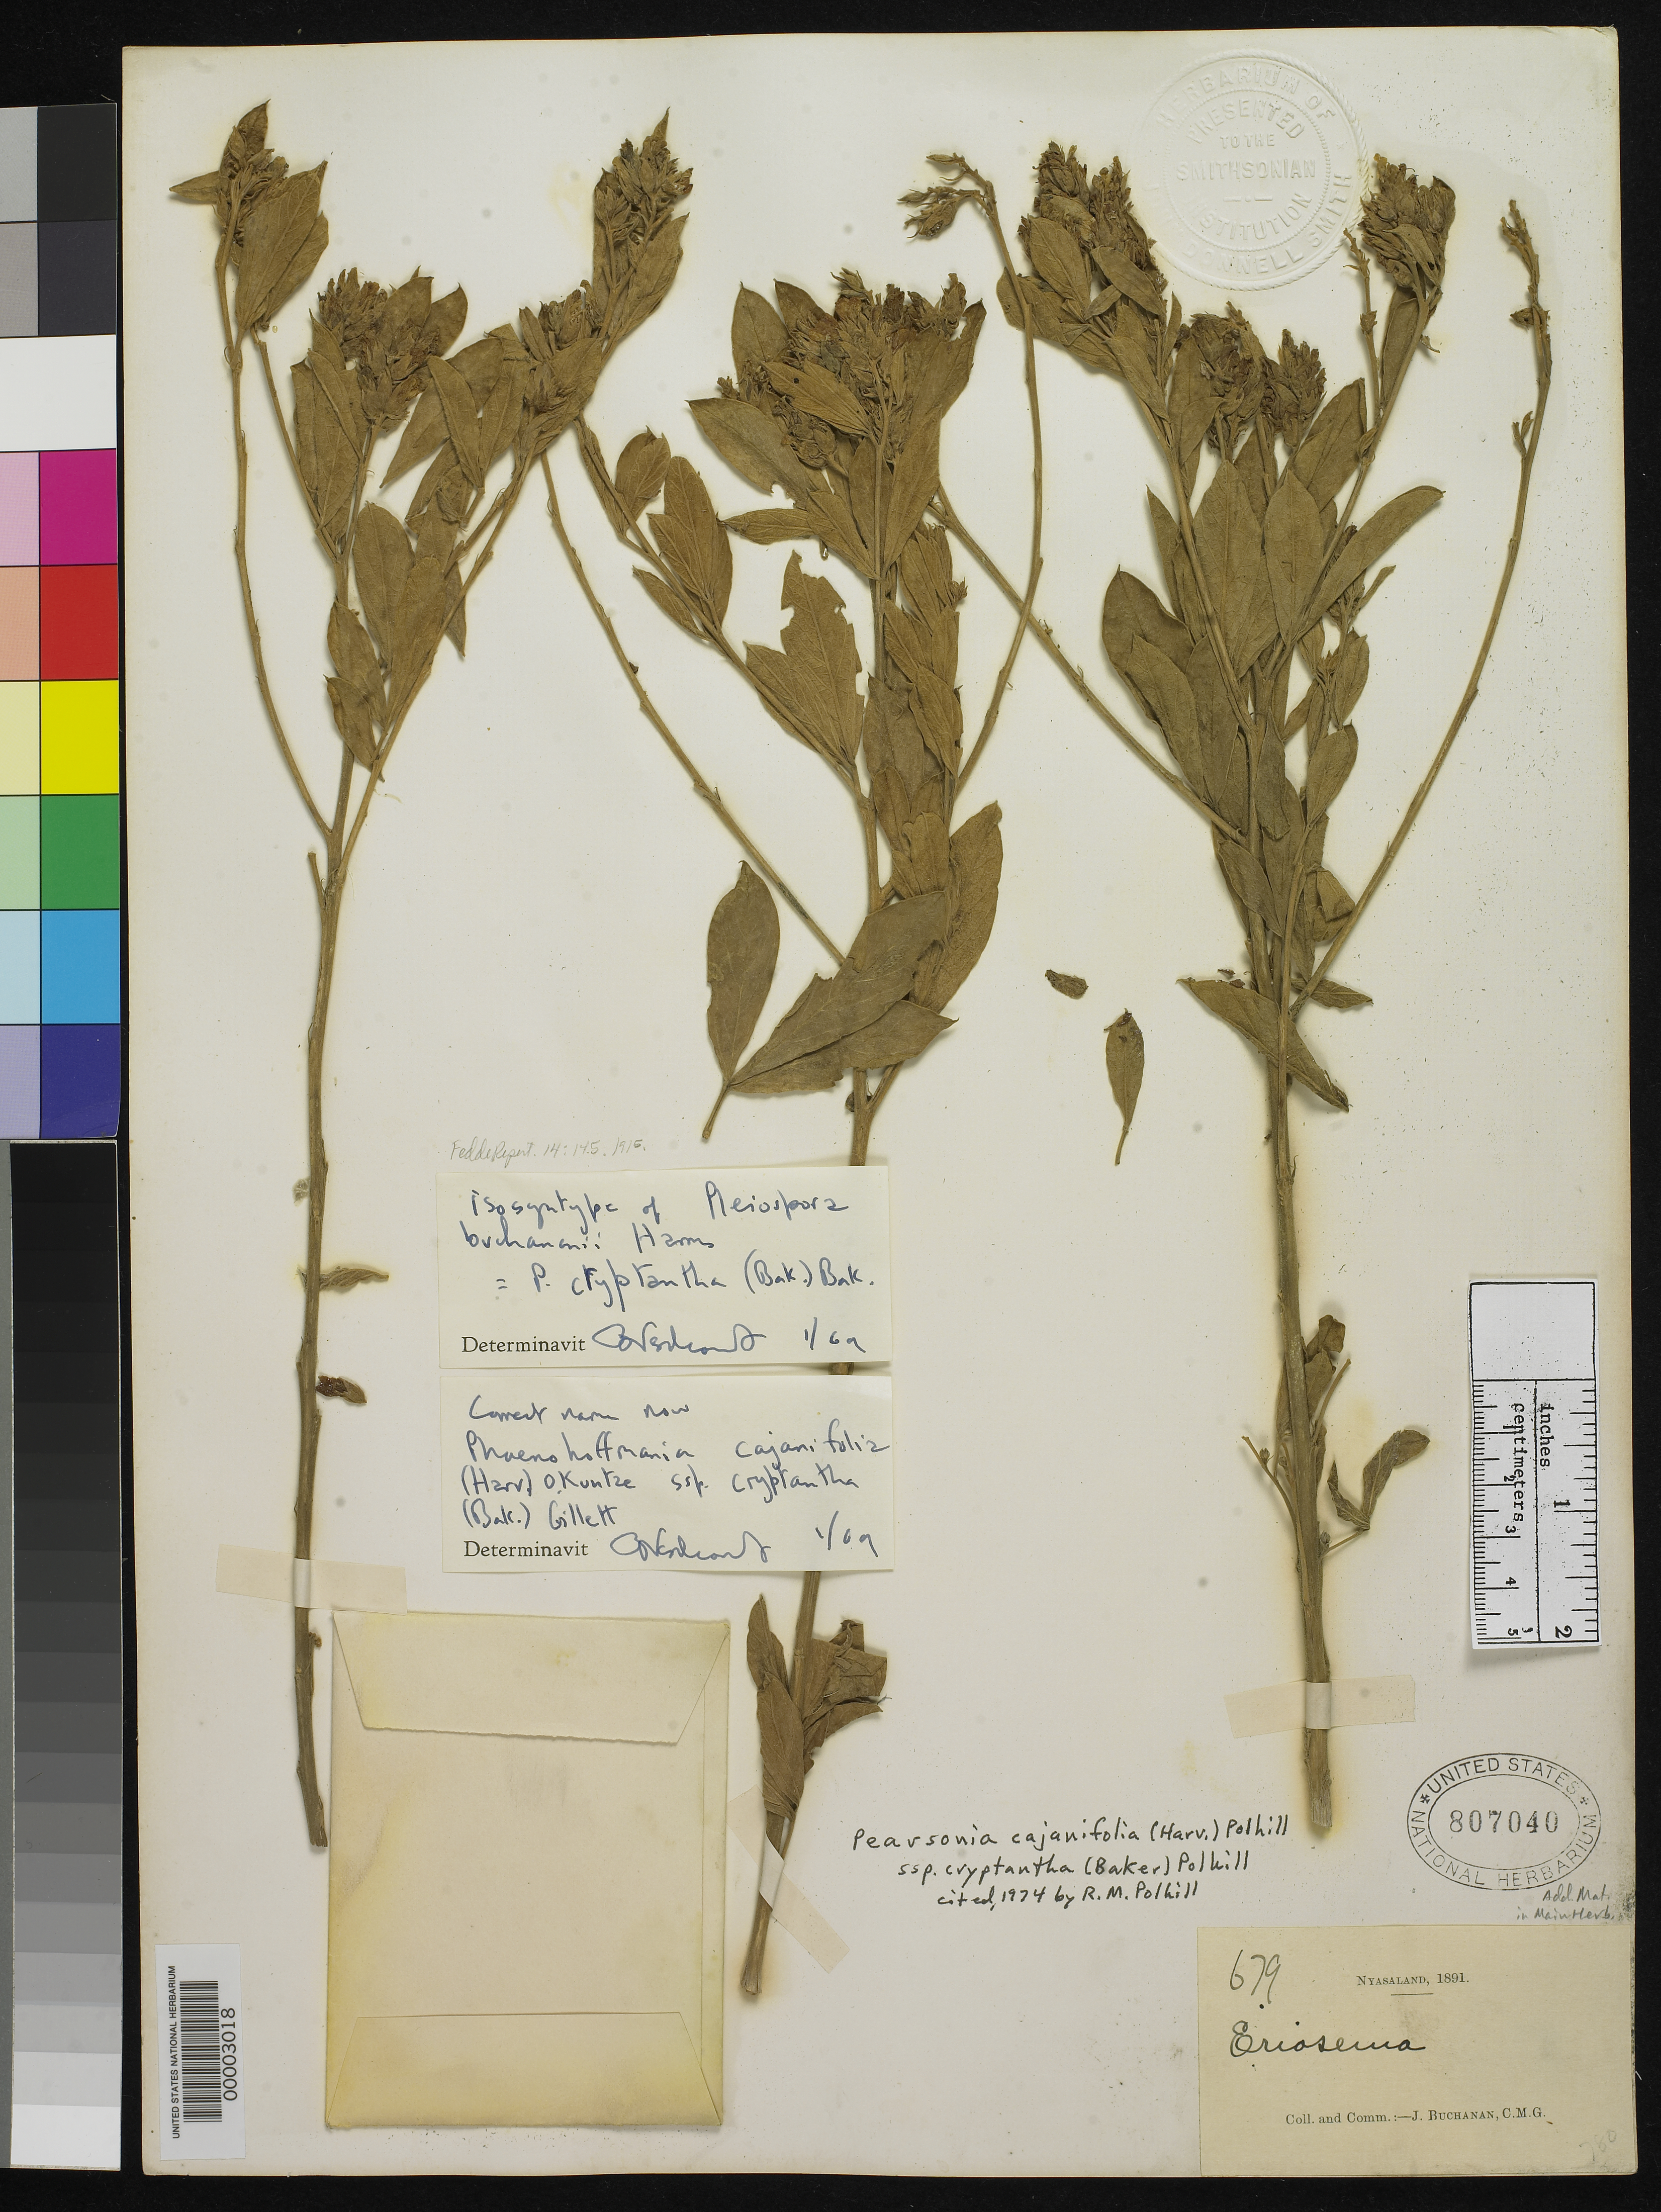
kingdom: Plantae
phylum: Tracheophyta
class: Magnoliopsida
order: Fabales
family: Fabaceae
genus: Pleiospora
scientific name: Pleiospora buchananii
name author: Harms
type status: Isosyntype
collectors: J. Buchanan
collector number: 679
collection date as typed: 1891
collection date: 1891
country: Malawi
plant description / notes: Cited 1974 by R.M. Polhill.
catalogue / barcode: US 807040